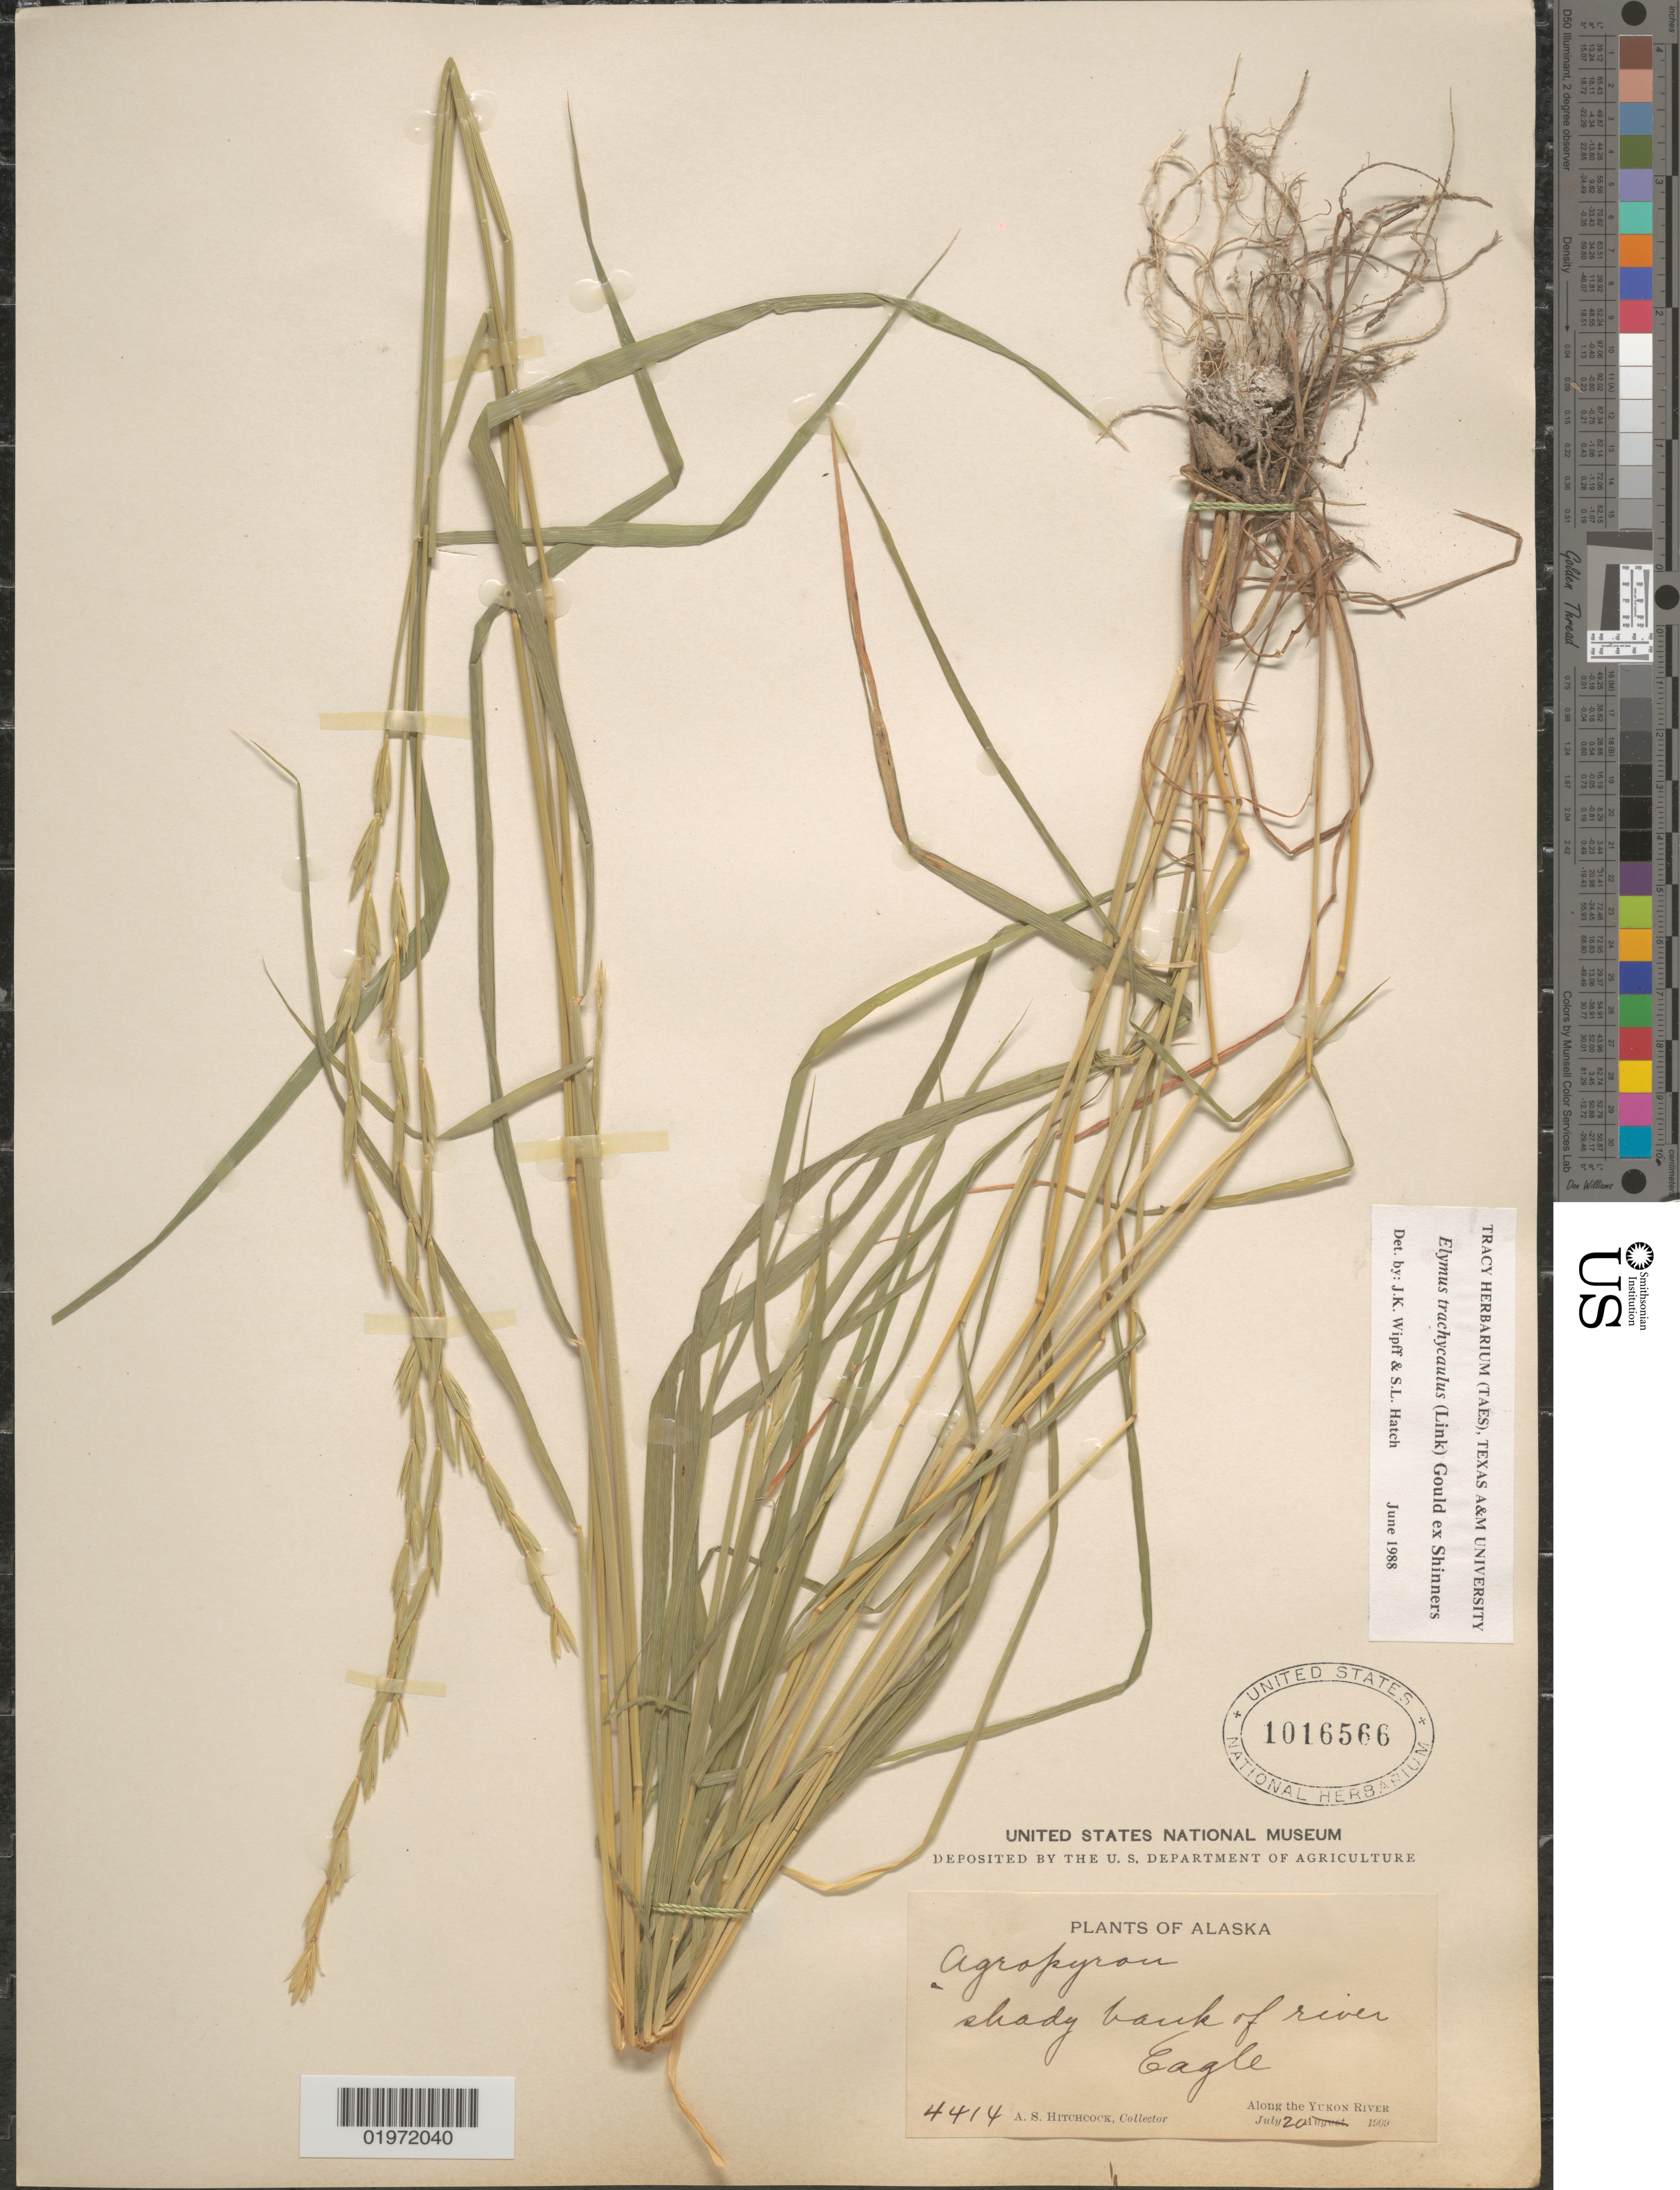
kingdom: Plantae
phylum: Tracheophyta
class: Liliopsida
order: Poales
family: Poaceae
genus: Elymus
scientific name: Elymus trachycaulus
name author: (Link) Gould ex Shinners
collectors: A. S. Hitchcock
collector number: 4414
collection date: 1909-07-20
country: United States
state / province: Alaska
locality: Shady bank of river Eagle. Along the Yukon River.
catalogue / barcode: US 1016566